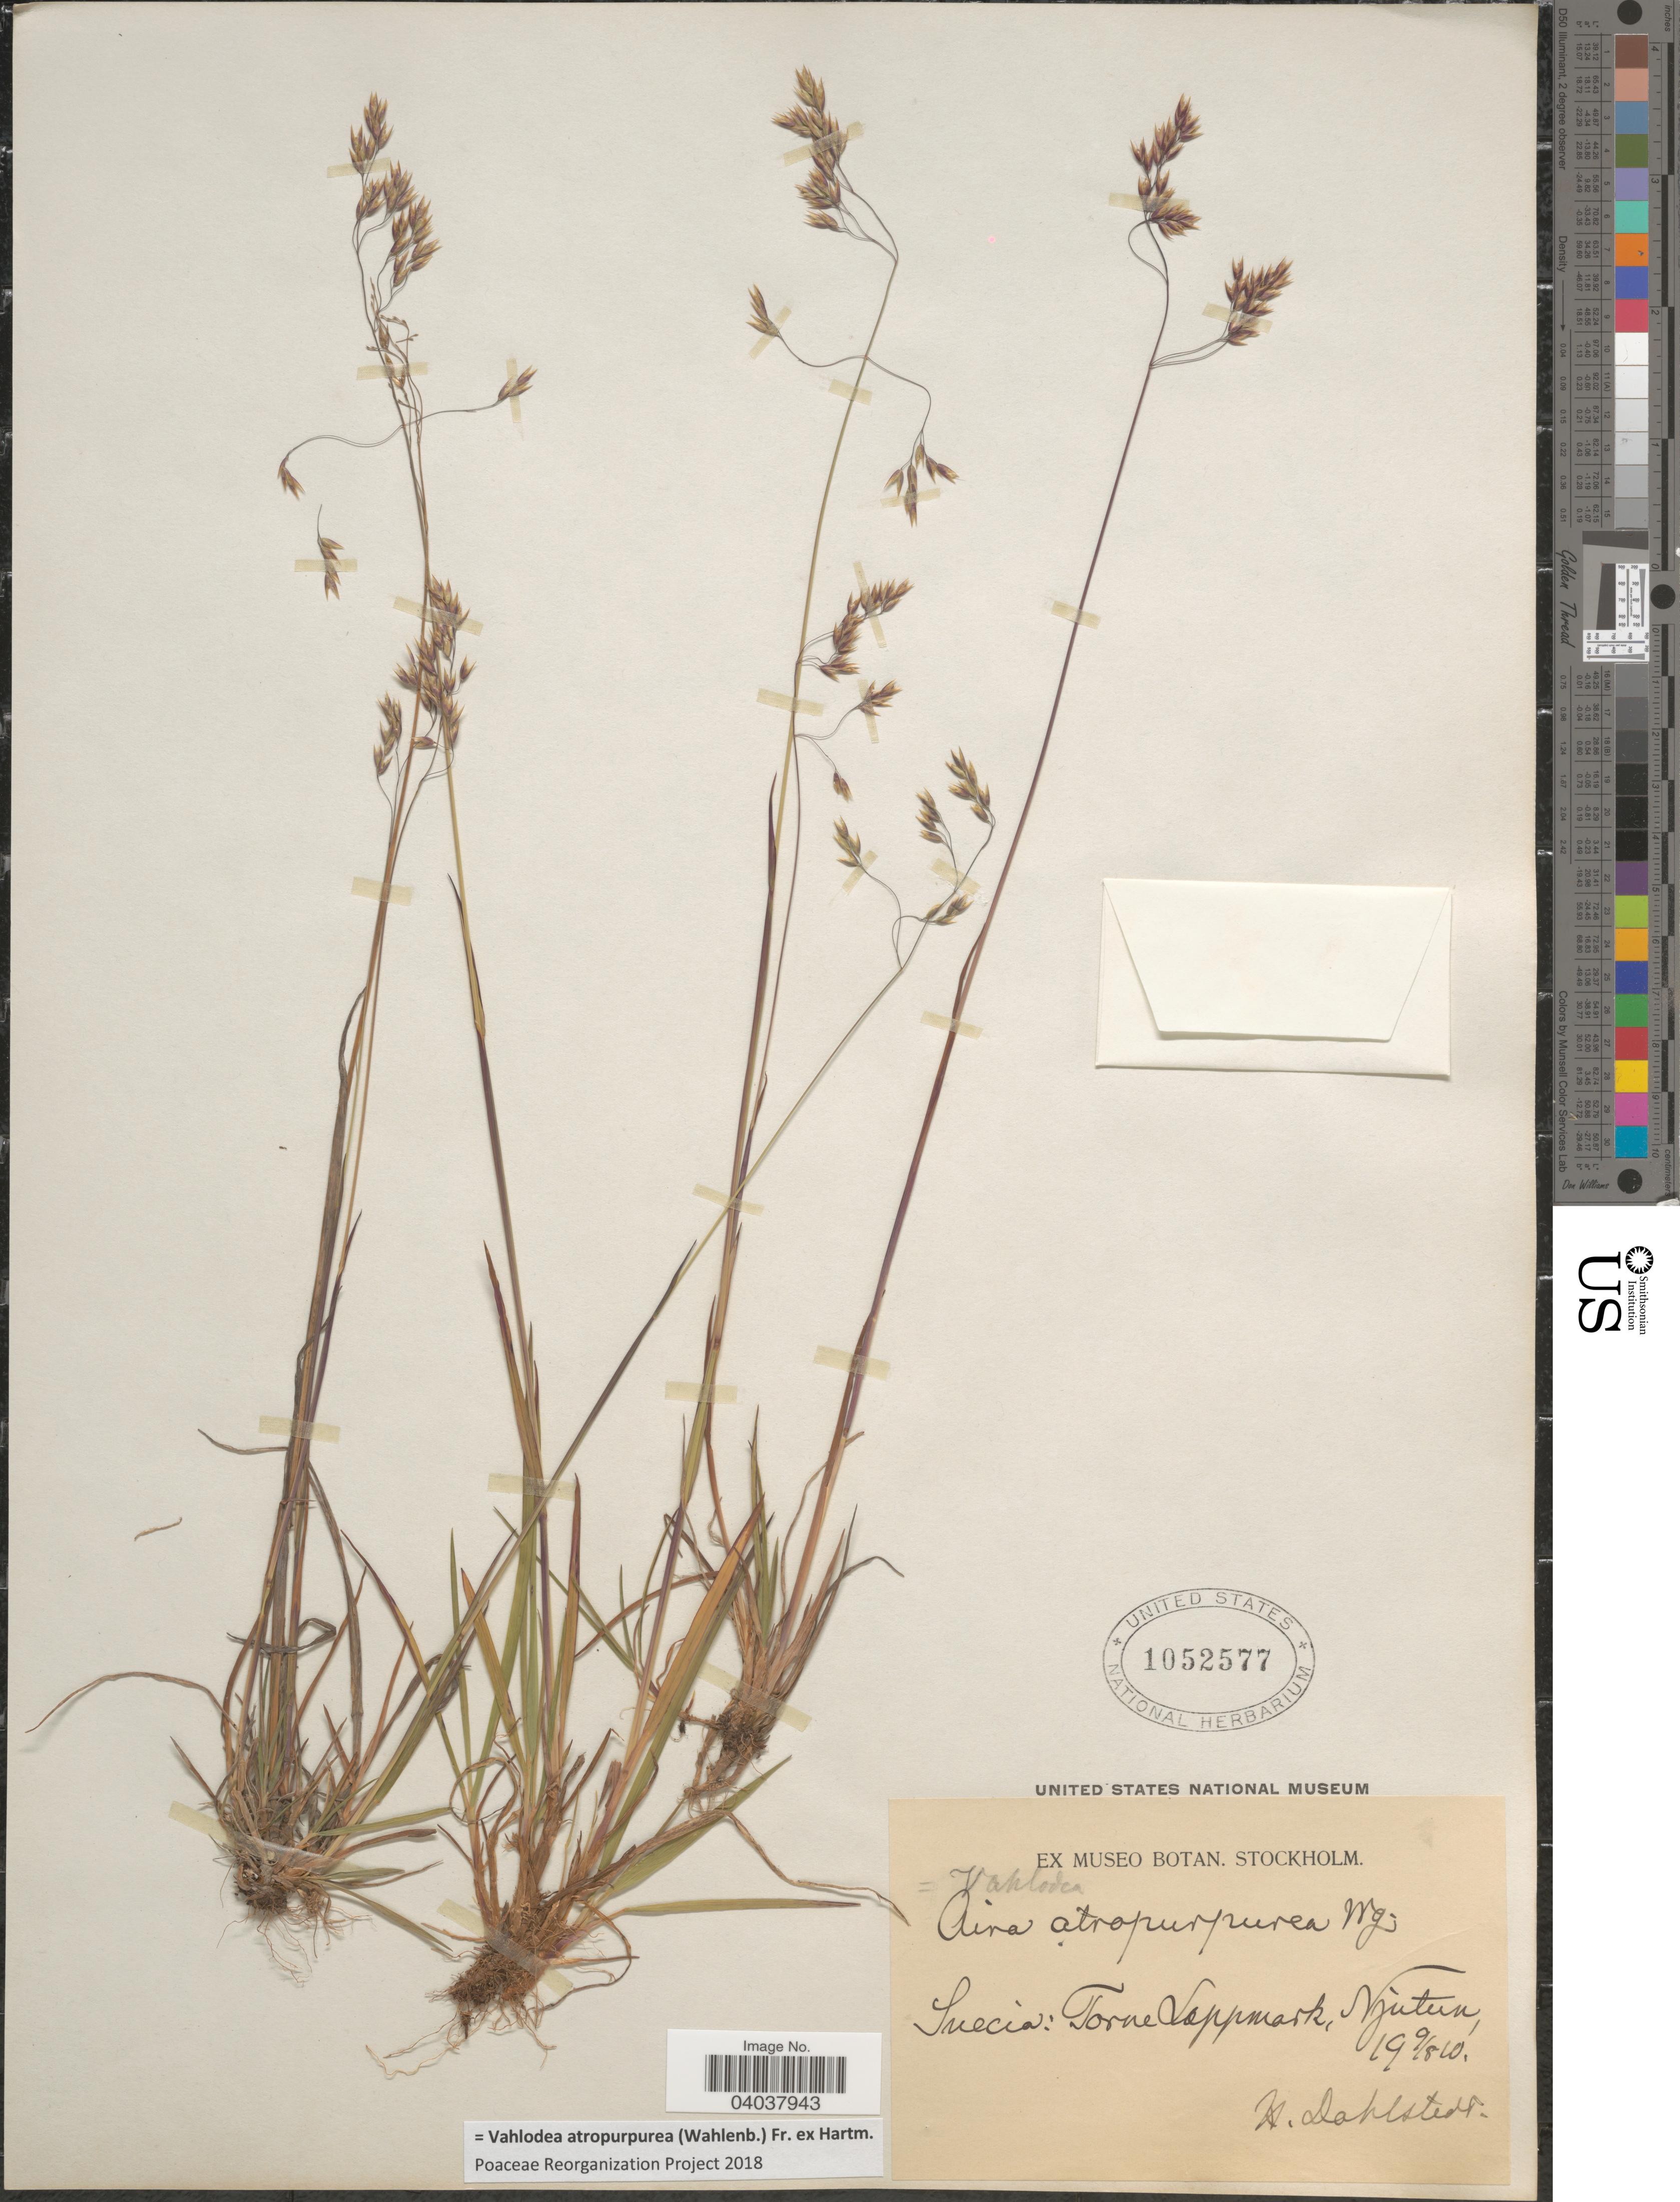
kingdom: Plantae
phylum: Tracheophyta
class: Liliopsida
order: Poales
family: Poaceae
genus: Vahlodea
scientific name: Vahlodea atropurpurea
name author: (Wahlenb.) Fr. ex Hartm.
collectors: H. G. Dahlstedt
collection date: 1910-08-09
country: Sweden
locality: Suecia: Torne Lappmark, Njutum.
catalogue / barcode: US 1052577